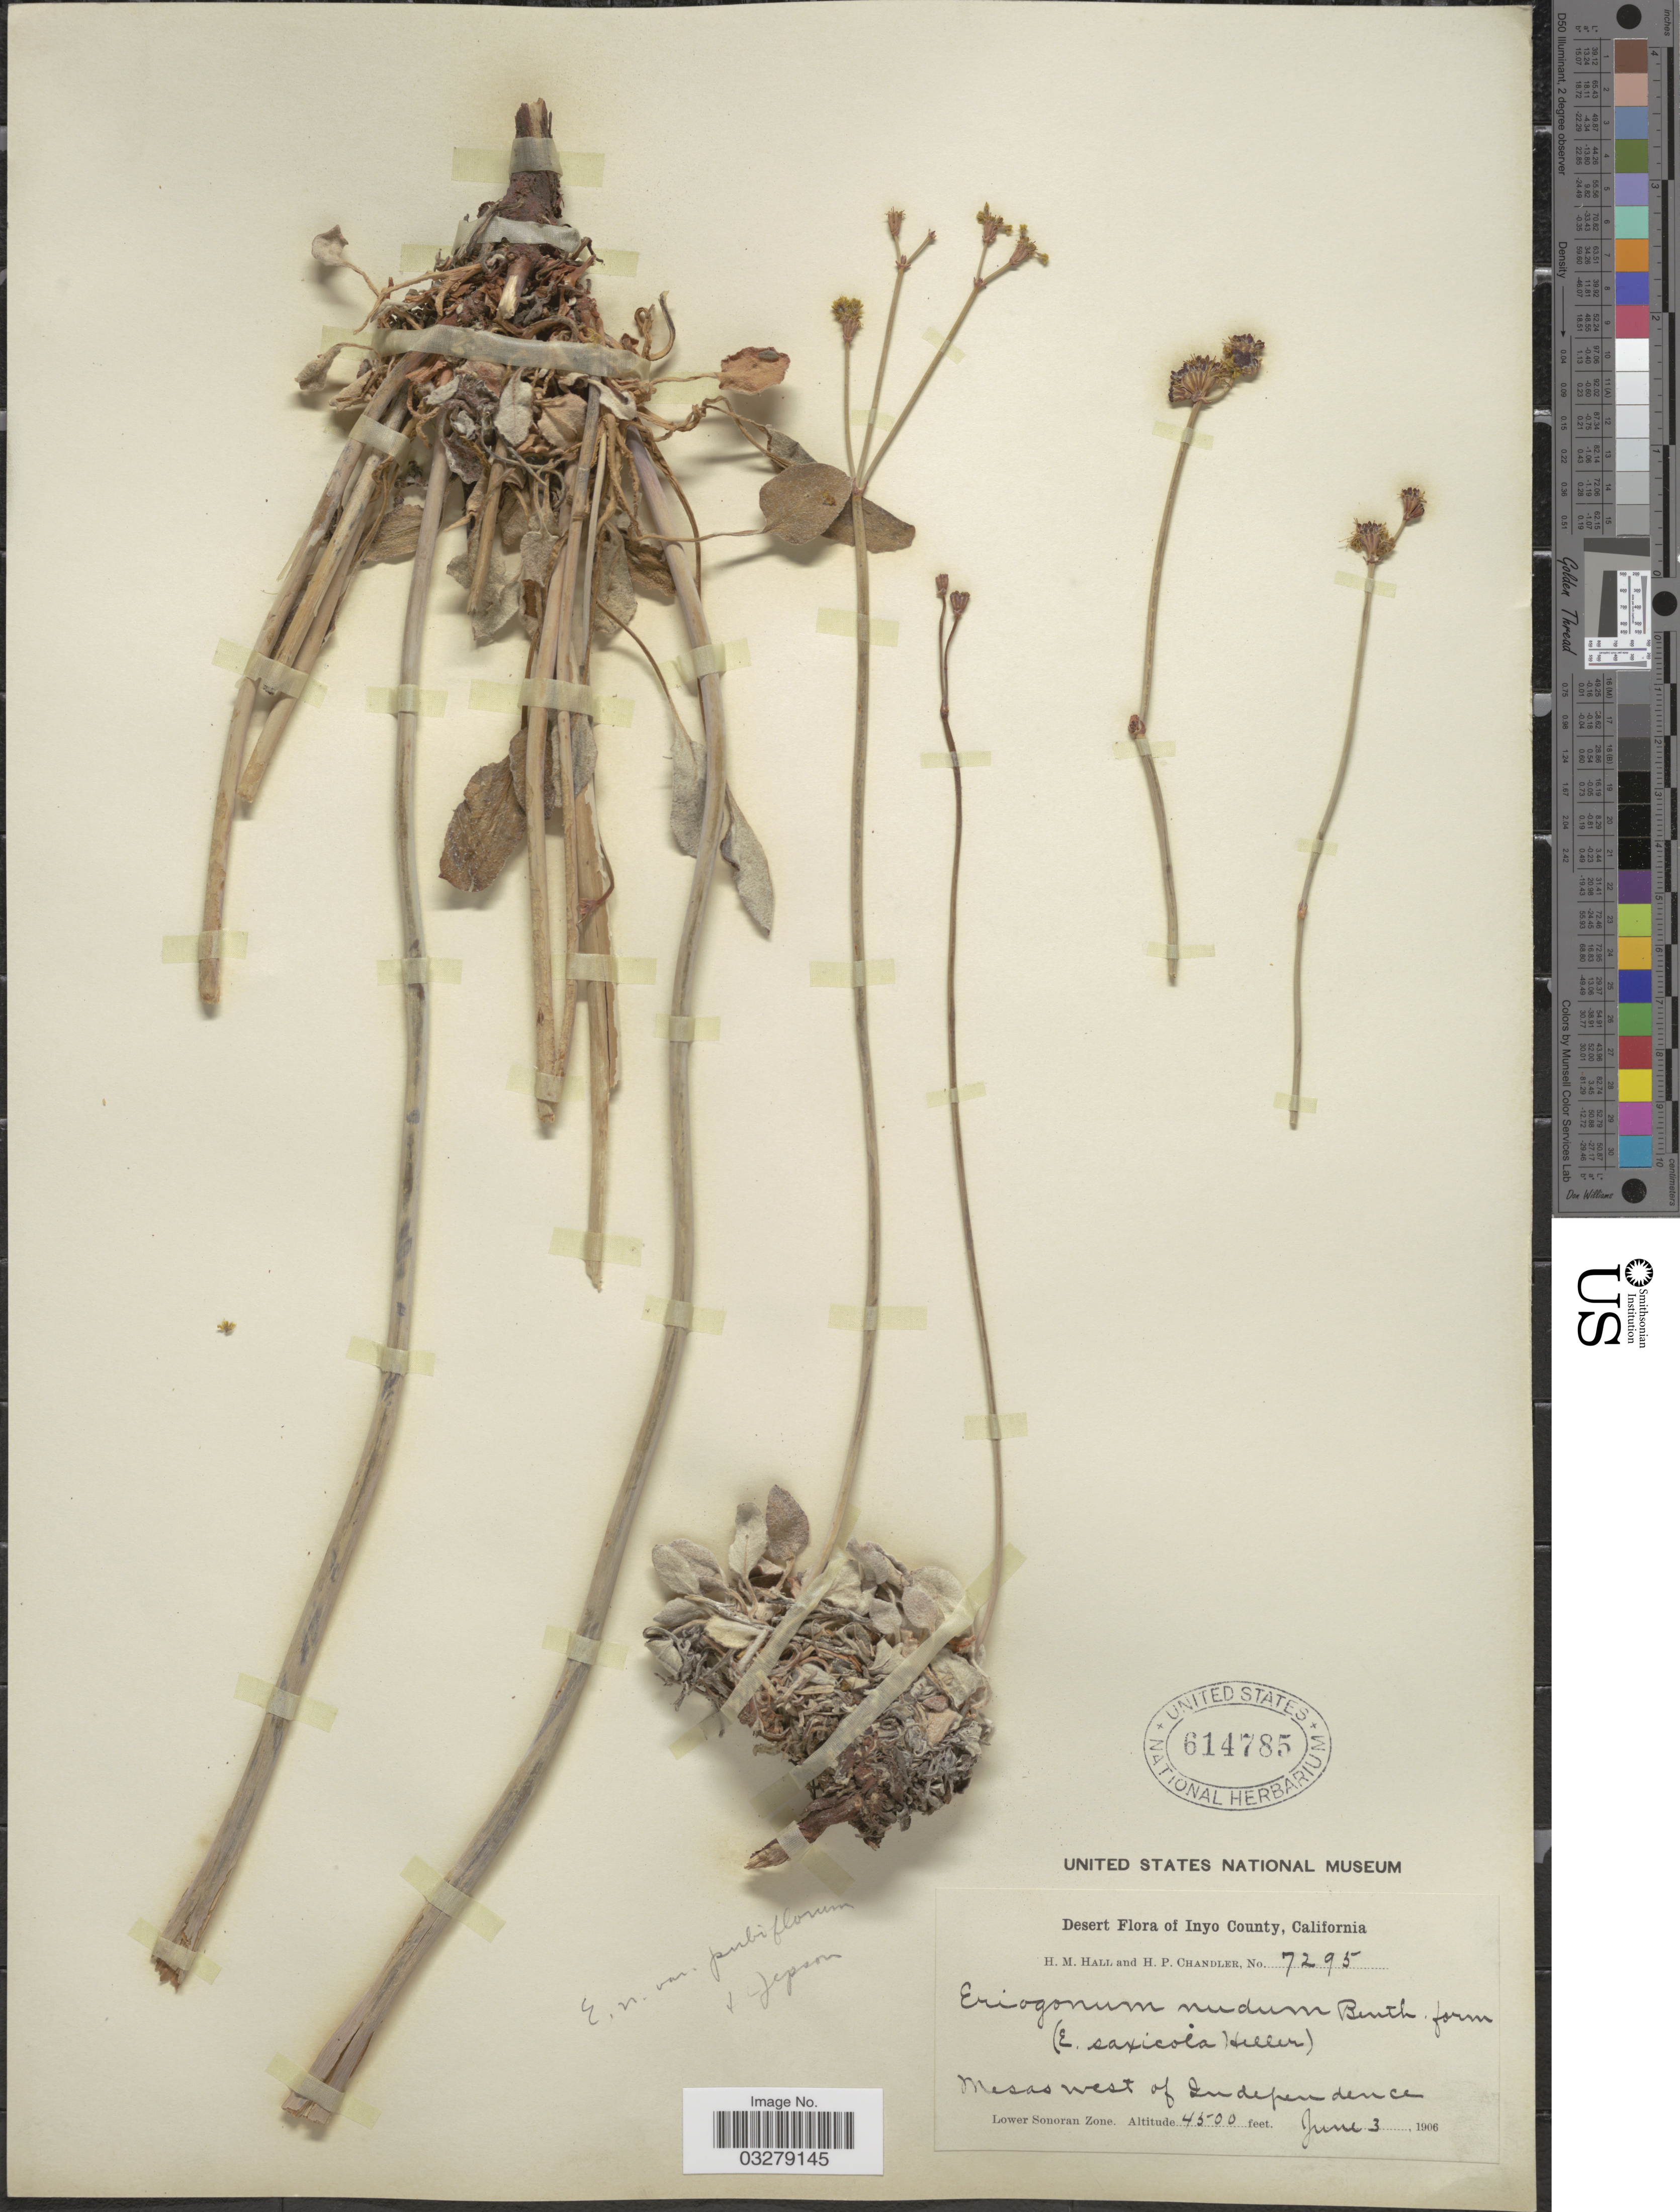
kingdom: Plantae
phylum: Tracheophyta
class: Magnoliopsida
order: Caryophyllales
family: Polygonaceae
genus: Eriogonum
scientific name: Eriogonum nudum var. westonii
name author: (S. Stokes) J.T. Howell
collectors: H. M. Hall & H. Chandler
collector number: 7295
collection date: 1906-06-03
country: United States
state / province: California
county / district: Inyo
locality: Inyo County. Mesas west of Independence.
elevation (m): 1372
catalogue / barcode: US 614785